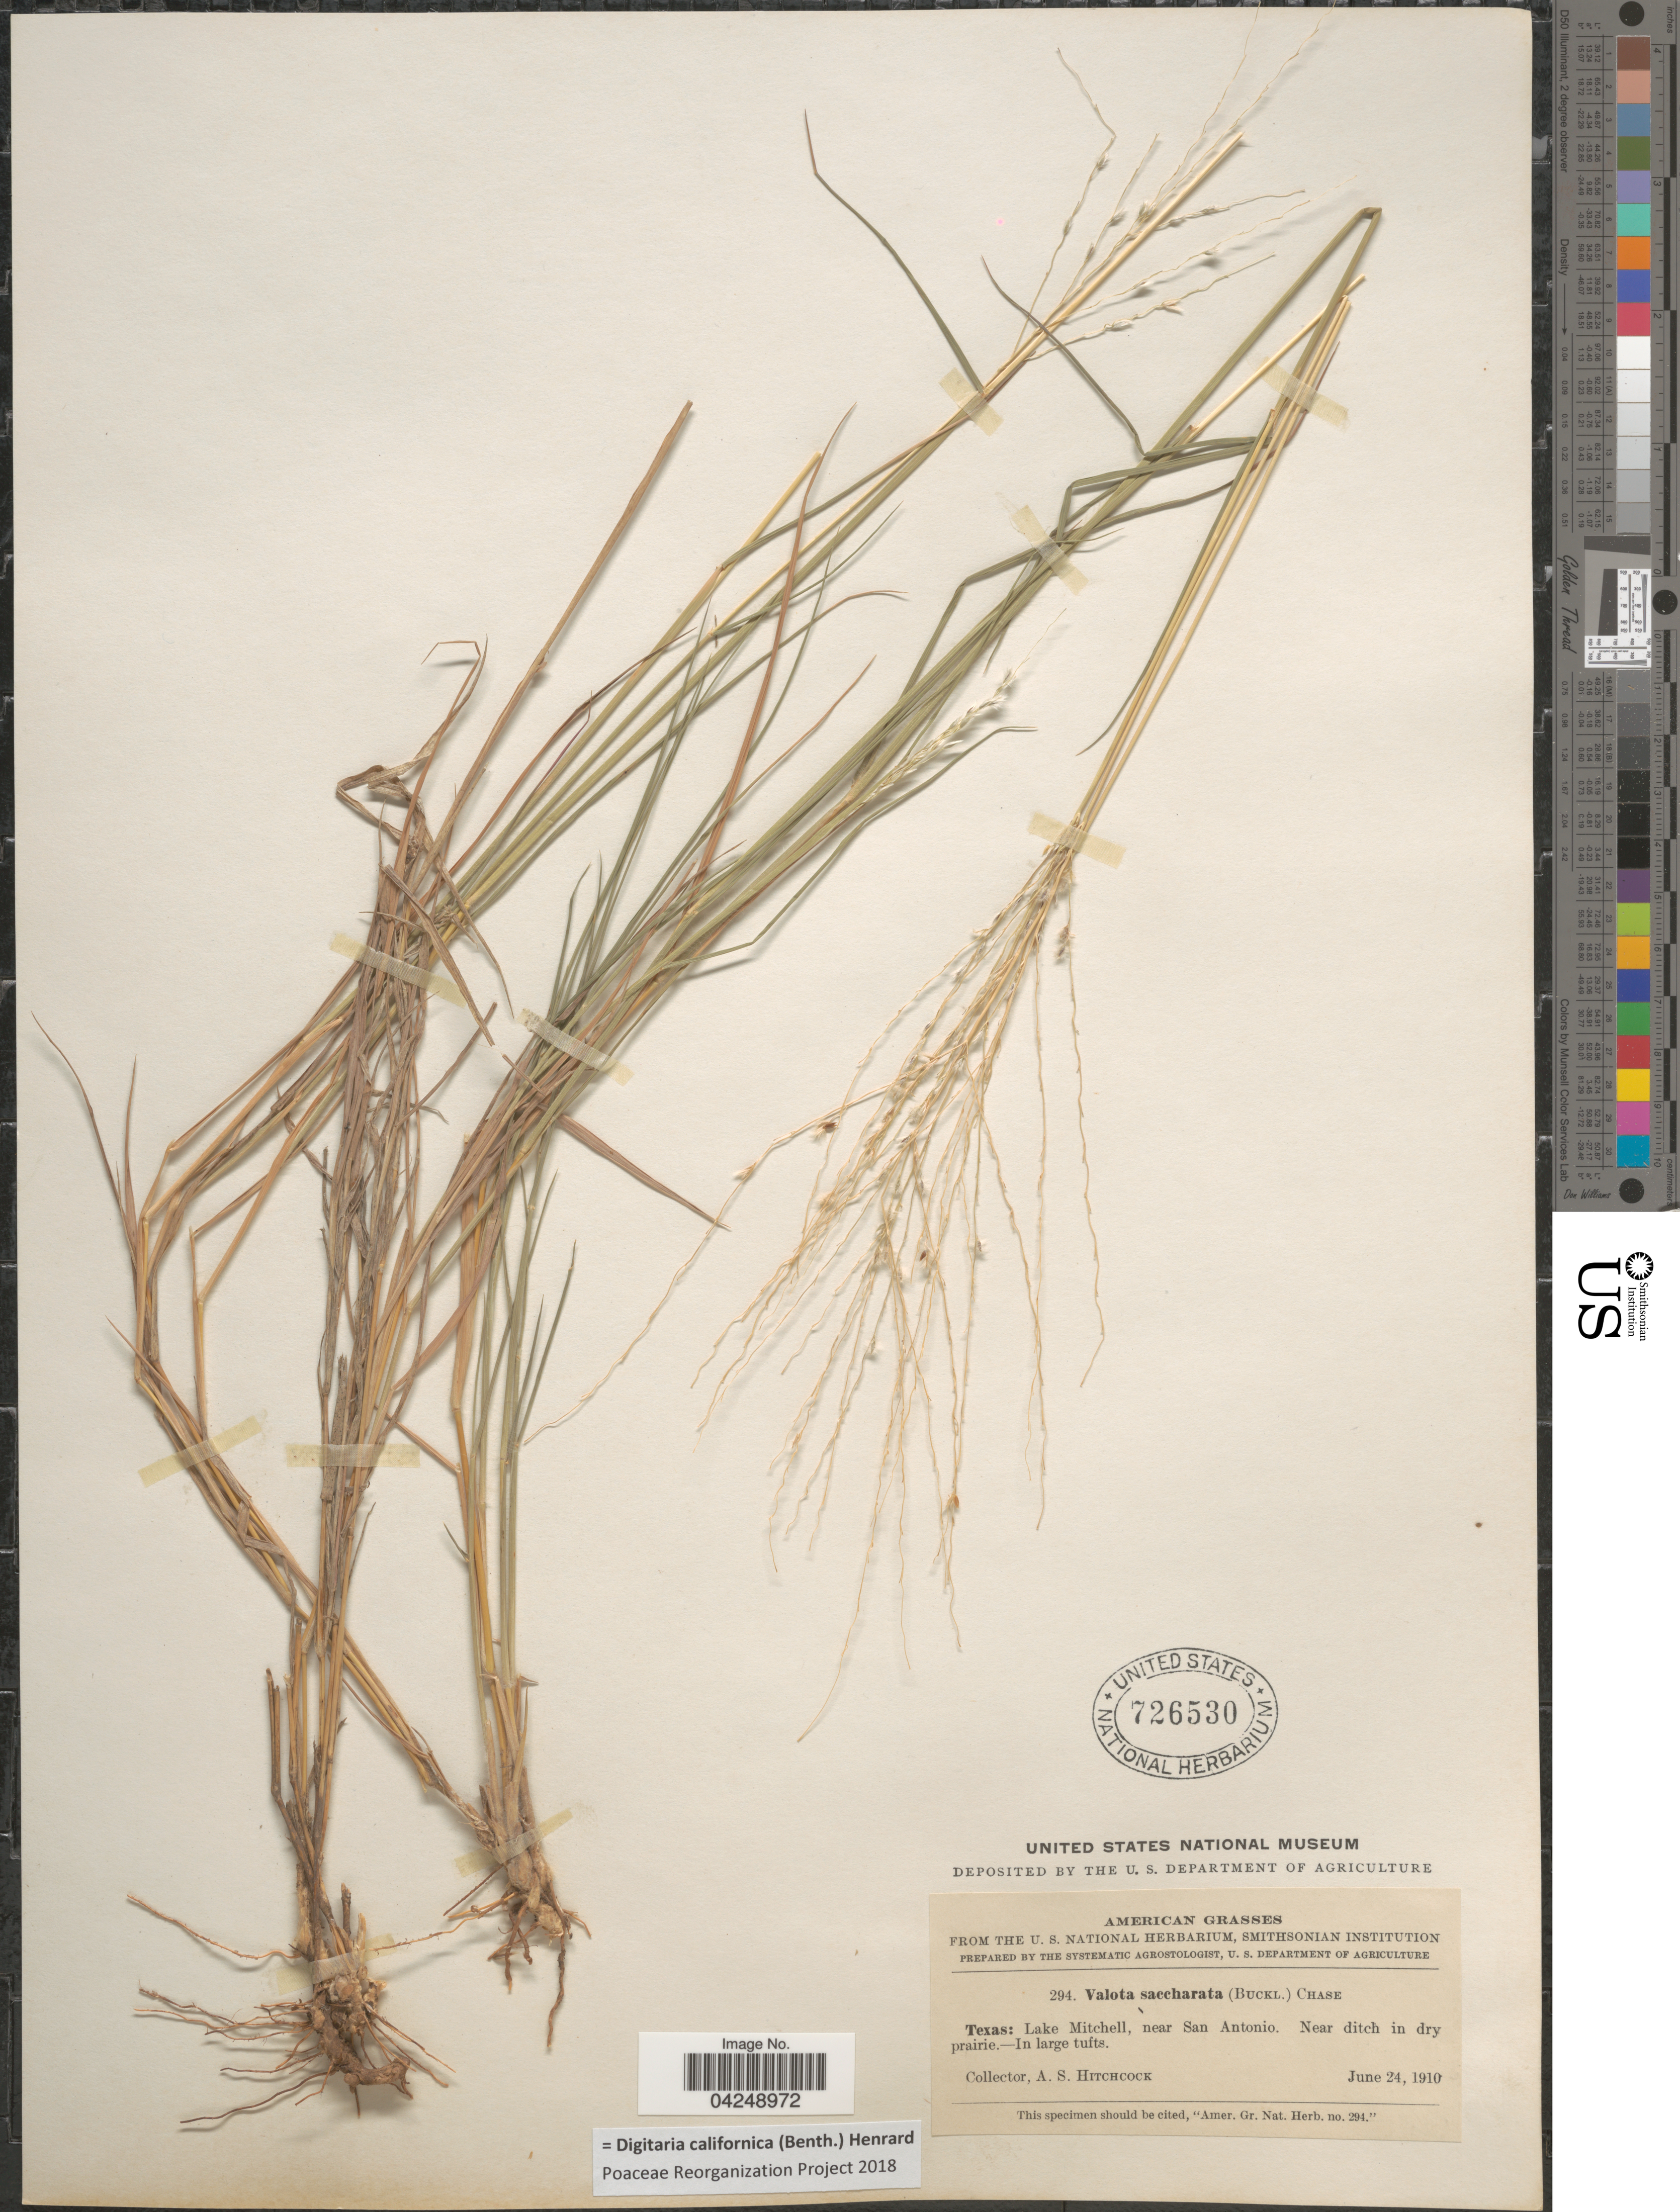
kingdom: Plantae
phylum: Tracheophyta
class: Liliopsida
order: Poales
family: Poaceae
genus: Digitaria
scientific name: Digitaria californica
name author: (Benth.) Henr.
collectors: A. S. Hitchcock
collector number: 294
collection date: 1910-06-24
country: United States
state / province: Texas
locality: Lake Mitchell, near San Antonio. Near ditch in dry prairie.-In large tufts.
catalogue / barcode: US 726530